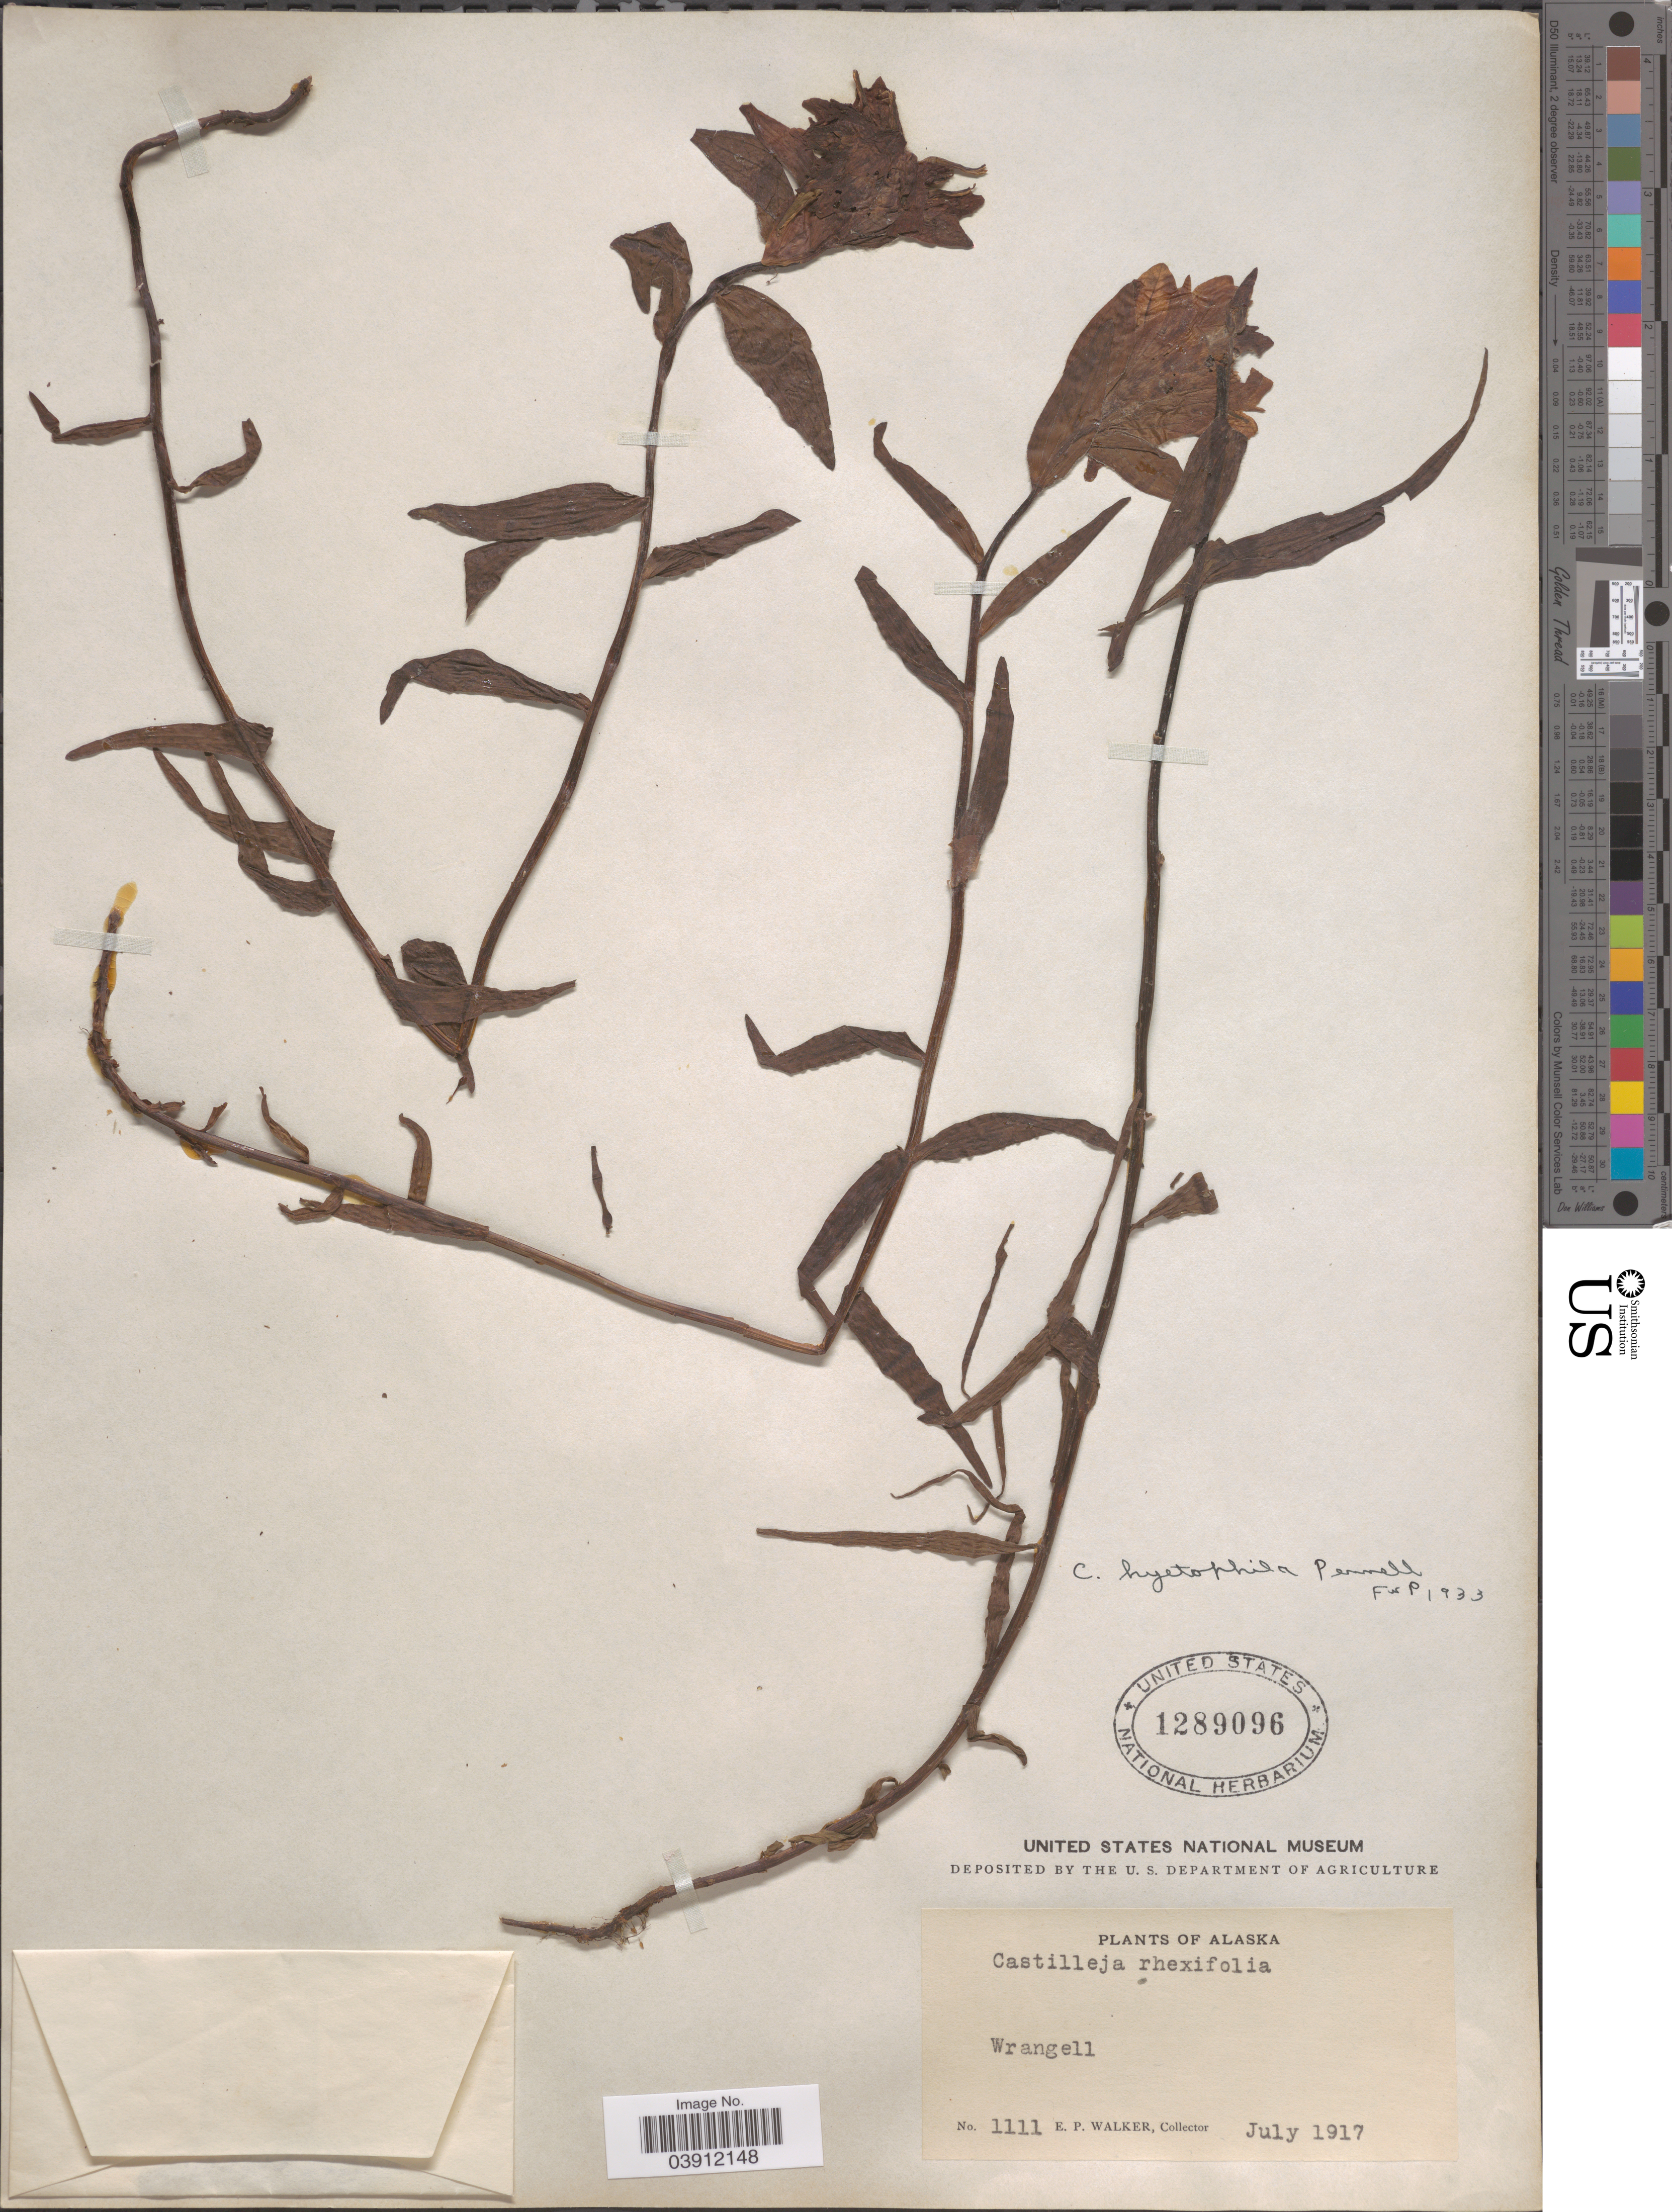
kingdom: Plantae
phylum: Tracheophyta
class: Magnoliopsida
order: Lamiales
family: Orobanchaceae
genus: Castilleja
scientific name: Castilleja hyetophila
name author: Pennell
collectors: E. Walker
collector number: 1111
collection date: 1917-07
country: United States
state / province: Alaska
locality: Wrangell.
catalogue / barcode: US 1289096